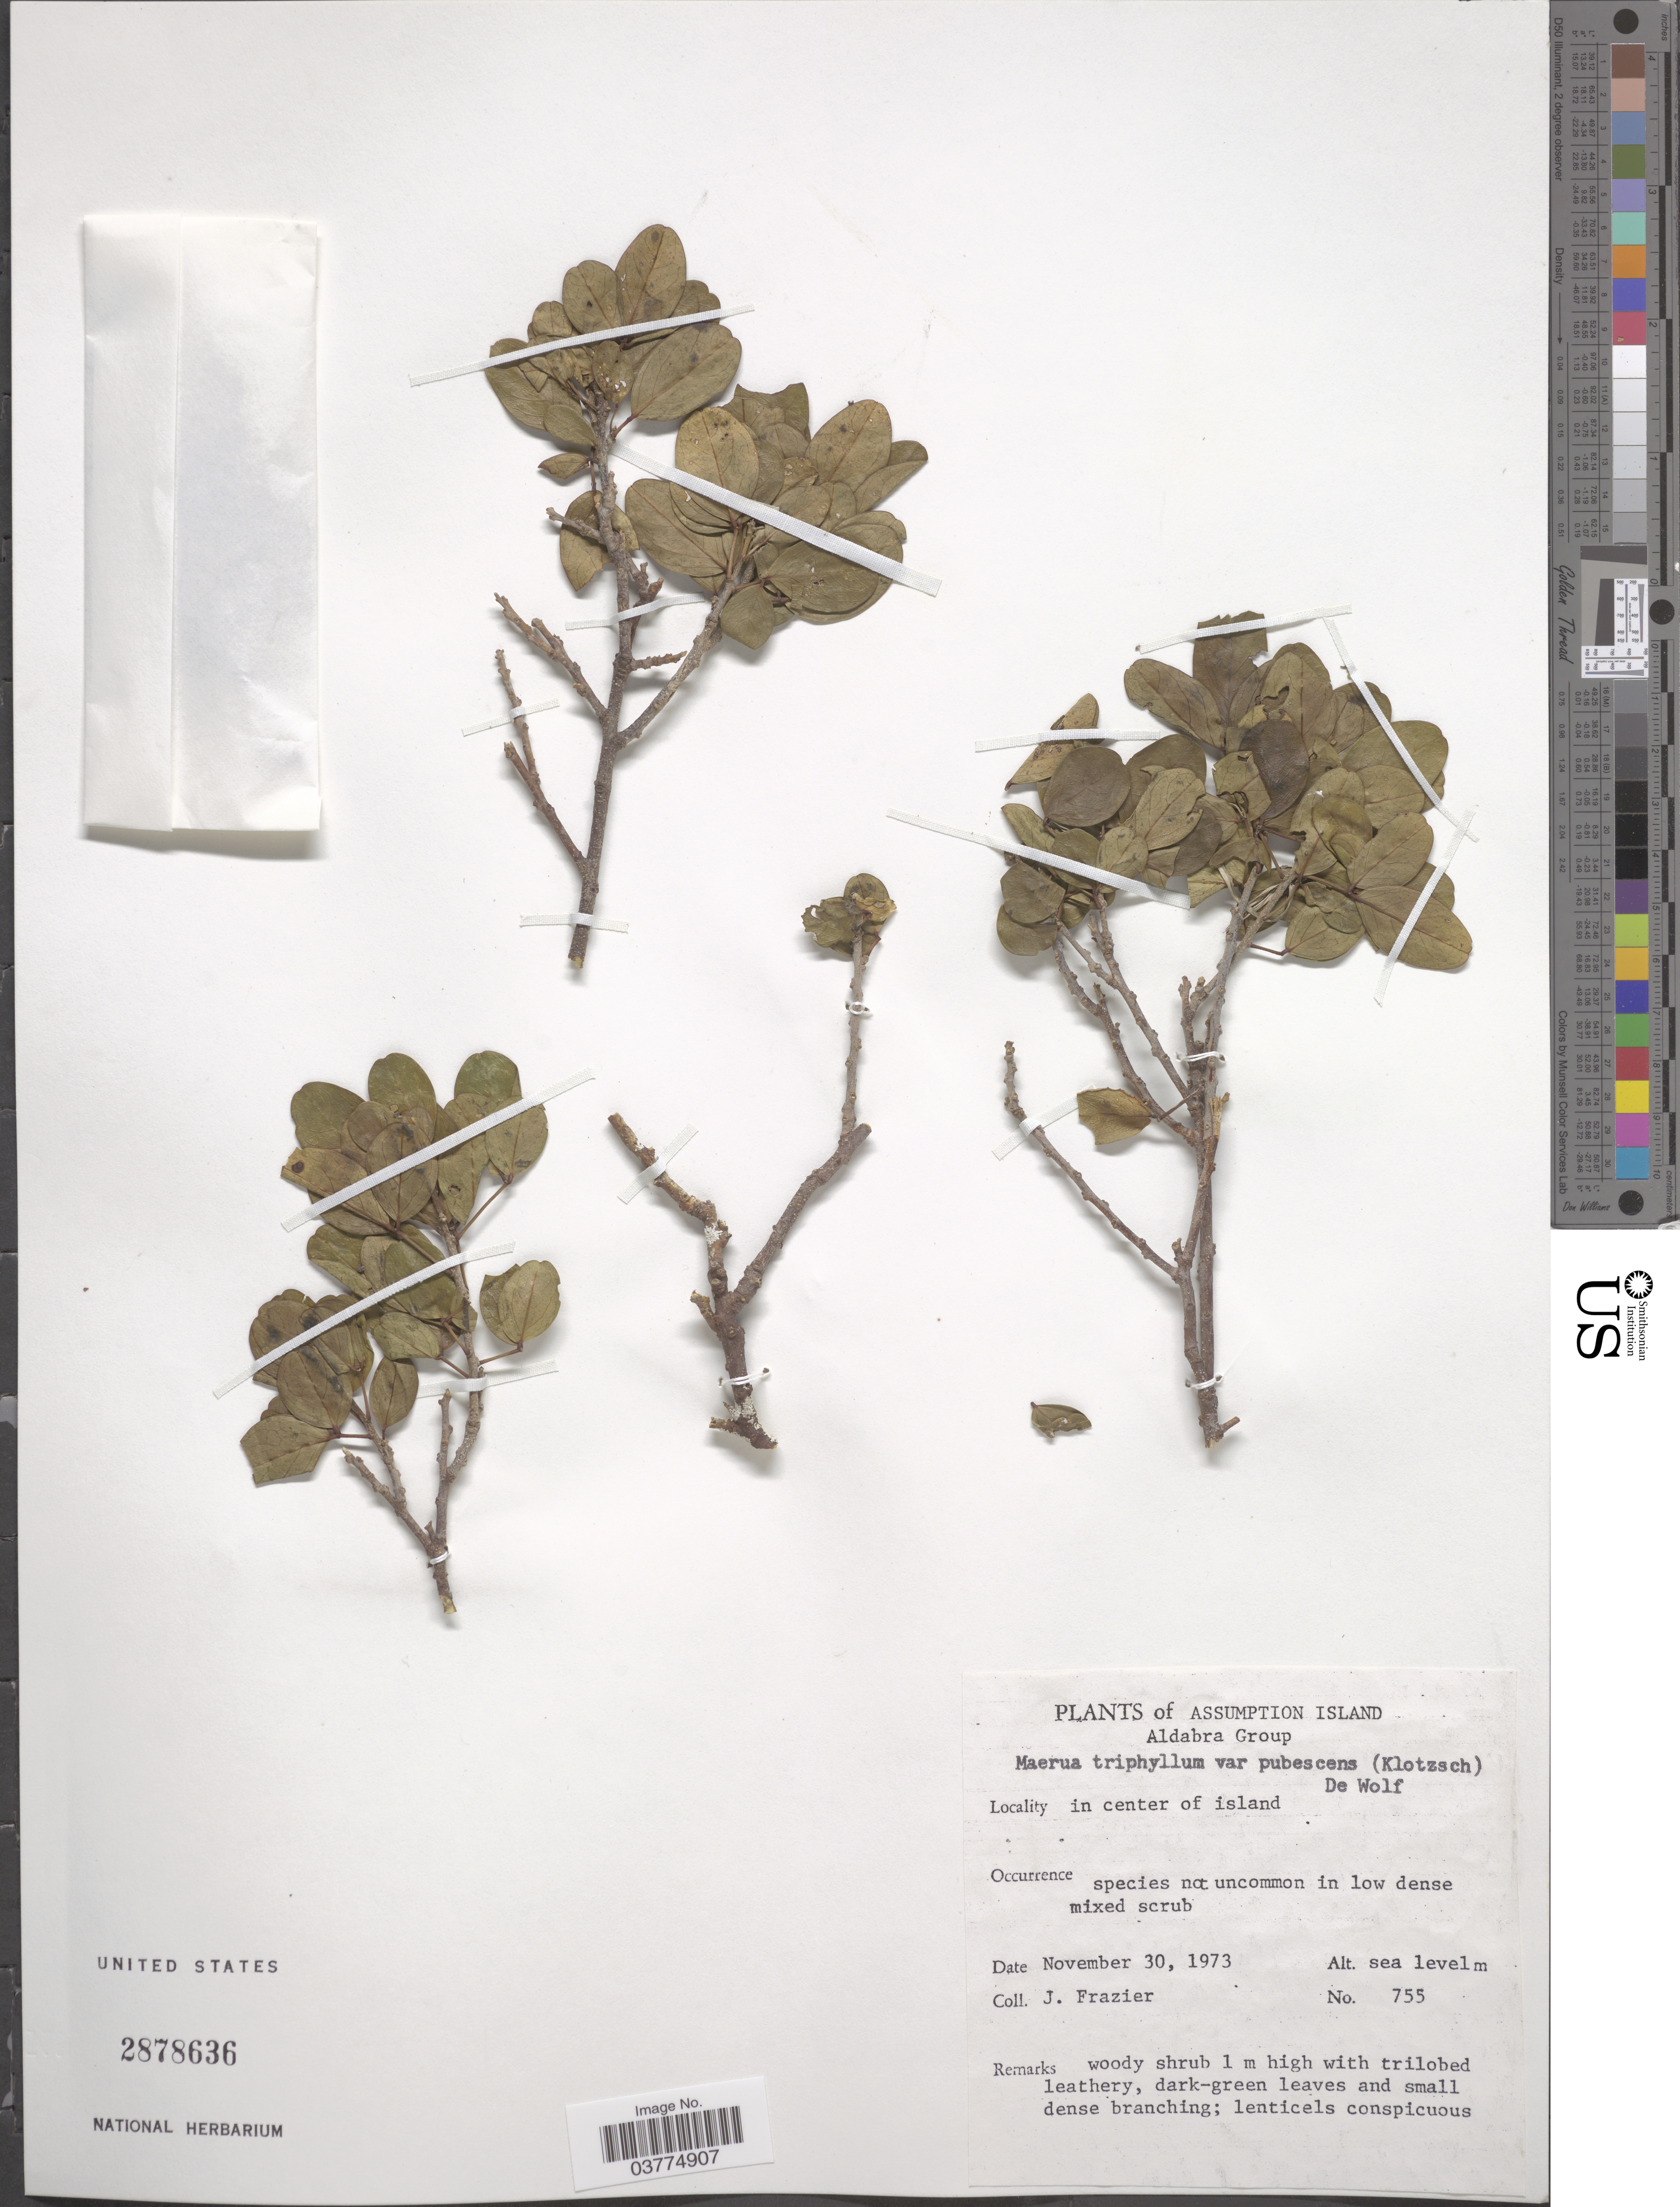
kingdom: Plantae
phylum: Tracheophyta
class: Magnoliopsida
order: Brassicales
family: Capparaceae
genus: Maerua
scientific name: Maerua triphylla var. pubescens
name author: (Klotzsch) DeWolf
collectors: J. Frazier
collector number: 755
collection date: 1973-11-30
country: Seychelles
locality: Assumption Island. Aldabra Group. In center of island.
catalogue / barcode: US 2878636